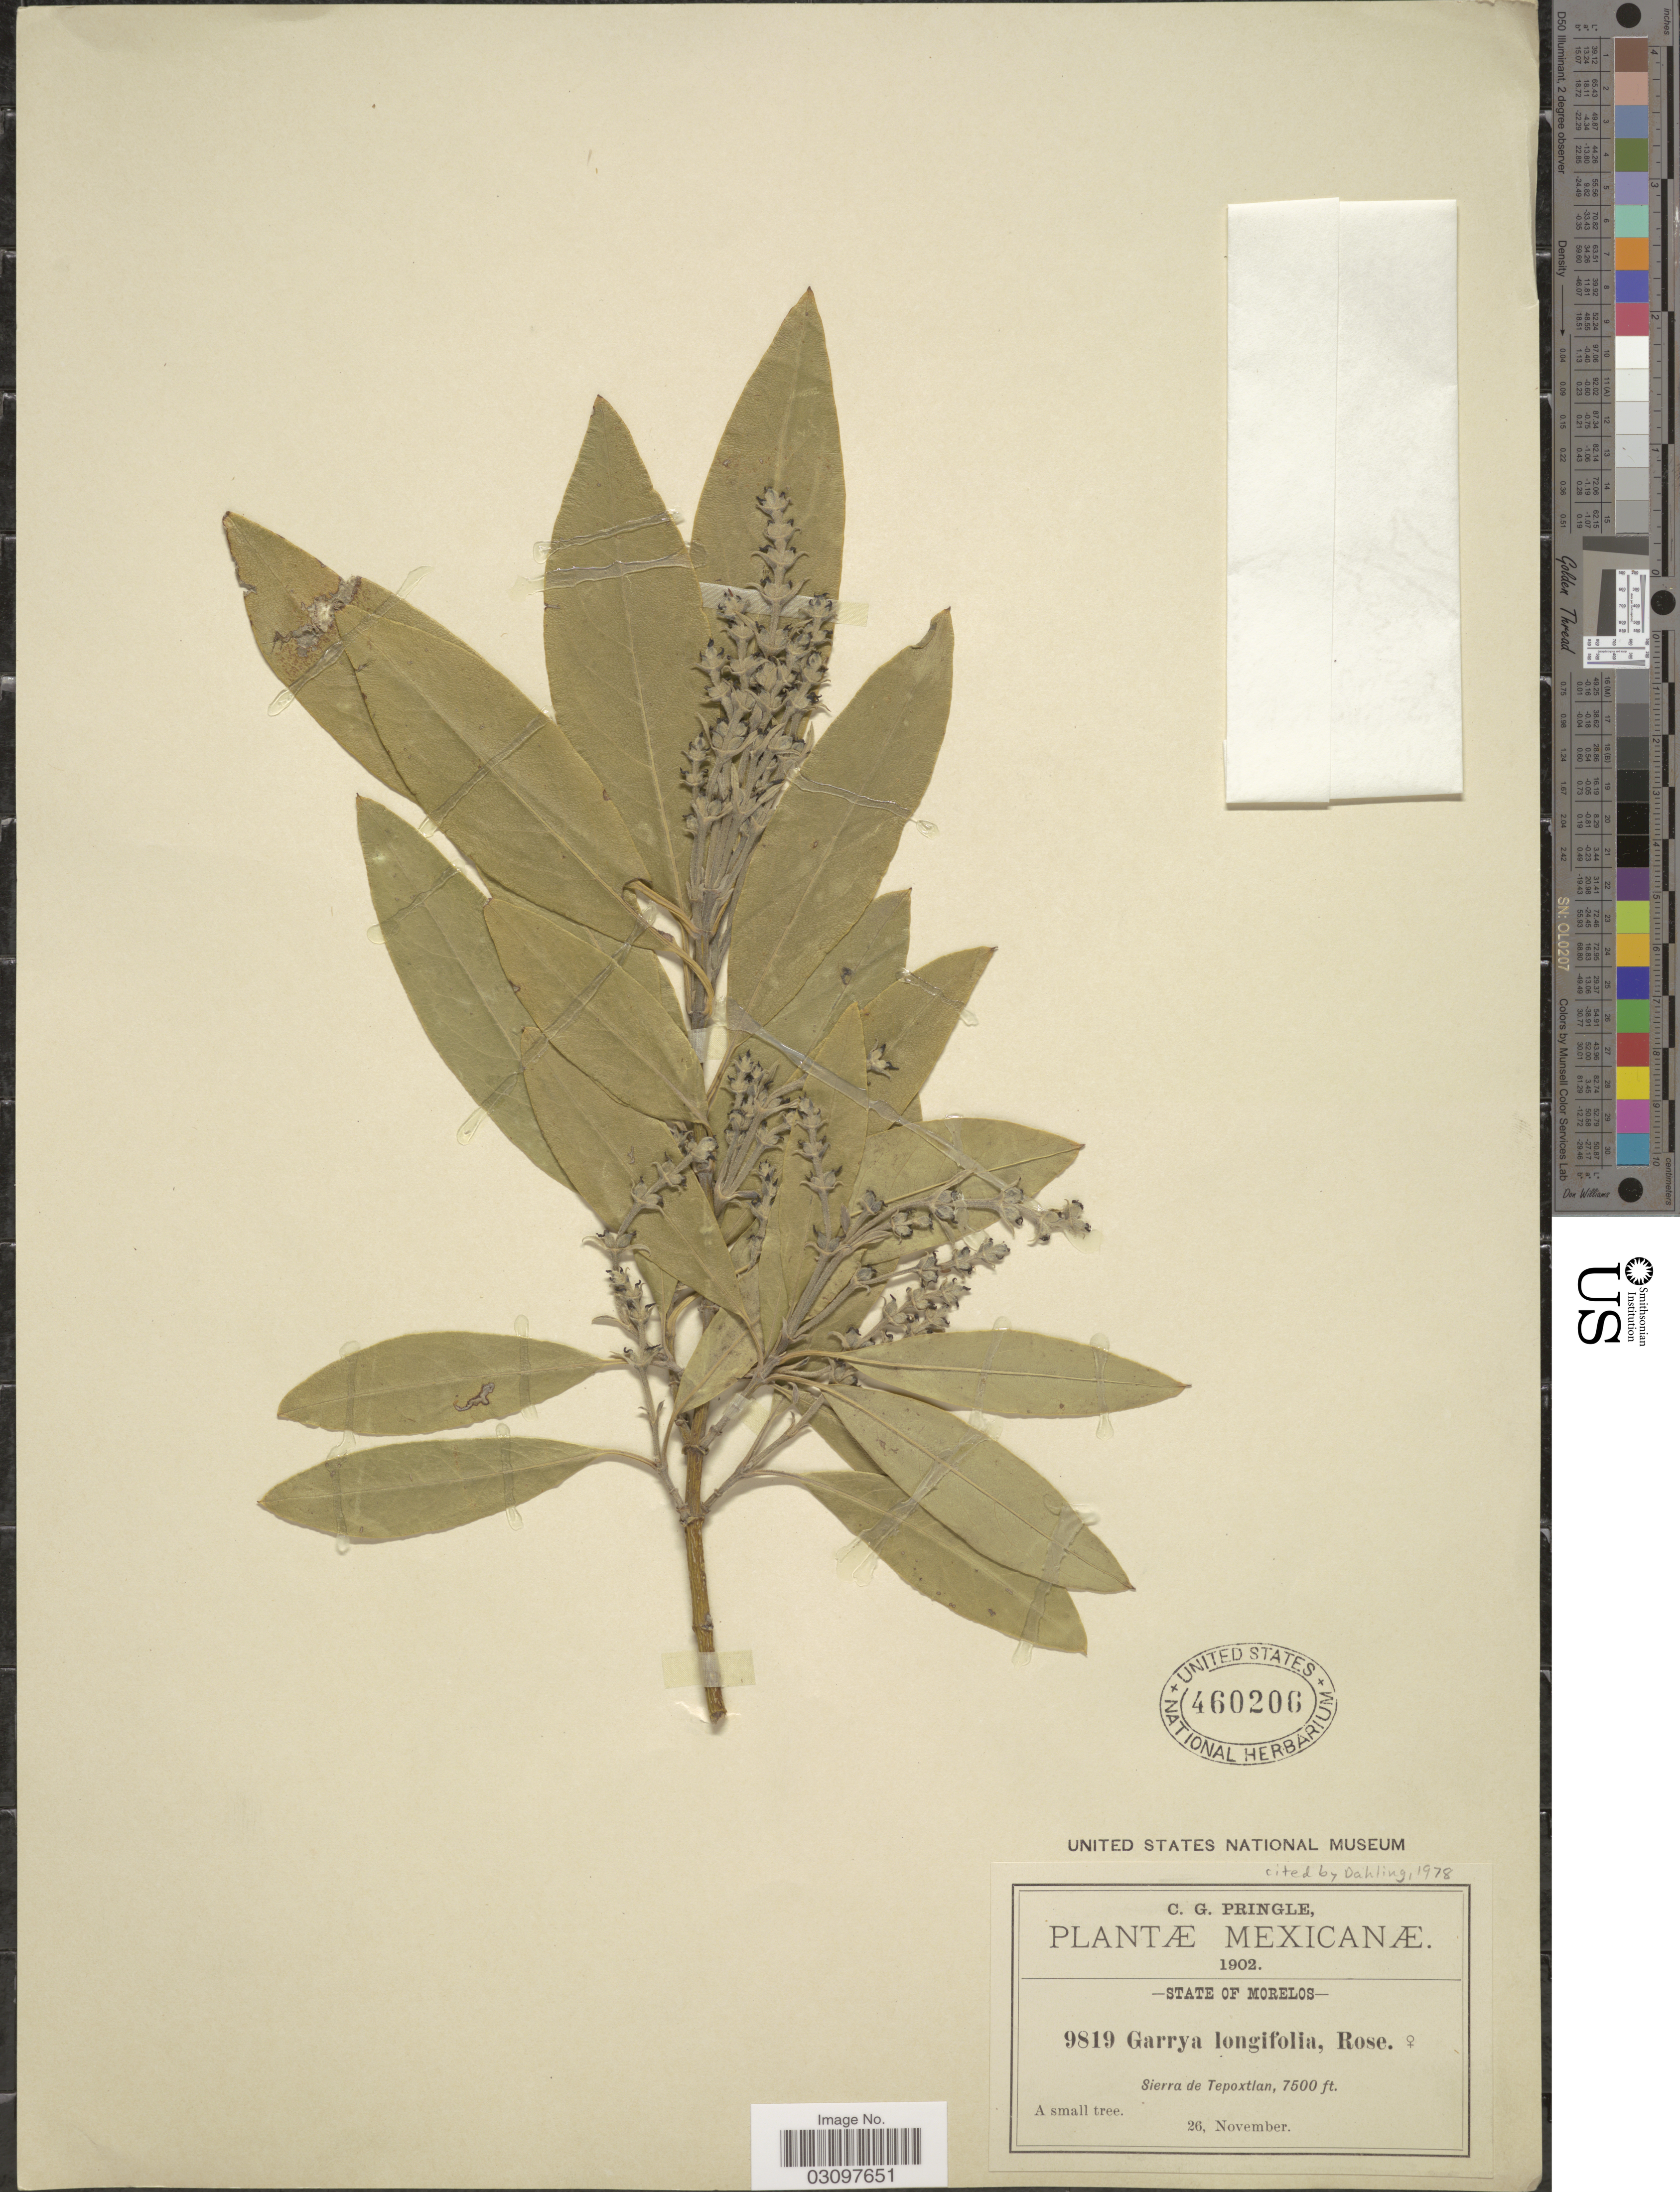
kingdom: Plantae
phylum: Tracheophyta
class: Magnoliopsida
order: Garryales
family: Garryaceae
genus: Garrya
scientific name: Garrya longifolia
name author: Rose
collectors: C. G. Pringle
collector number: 9819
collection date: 1902-11-26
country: Mexico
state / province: Morelos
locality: Sierra de Tepoxtlan.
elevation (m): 2286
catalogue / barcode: US 460206